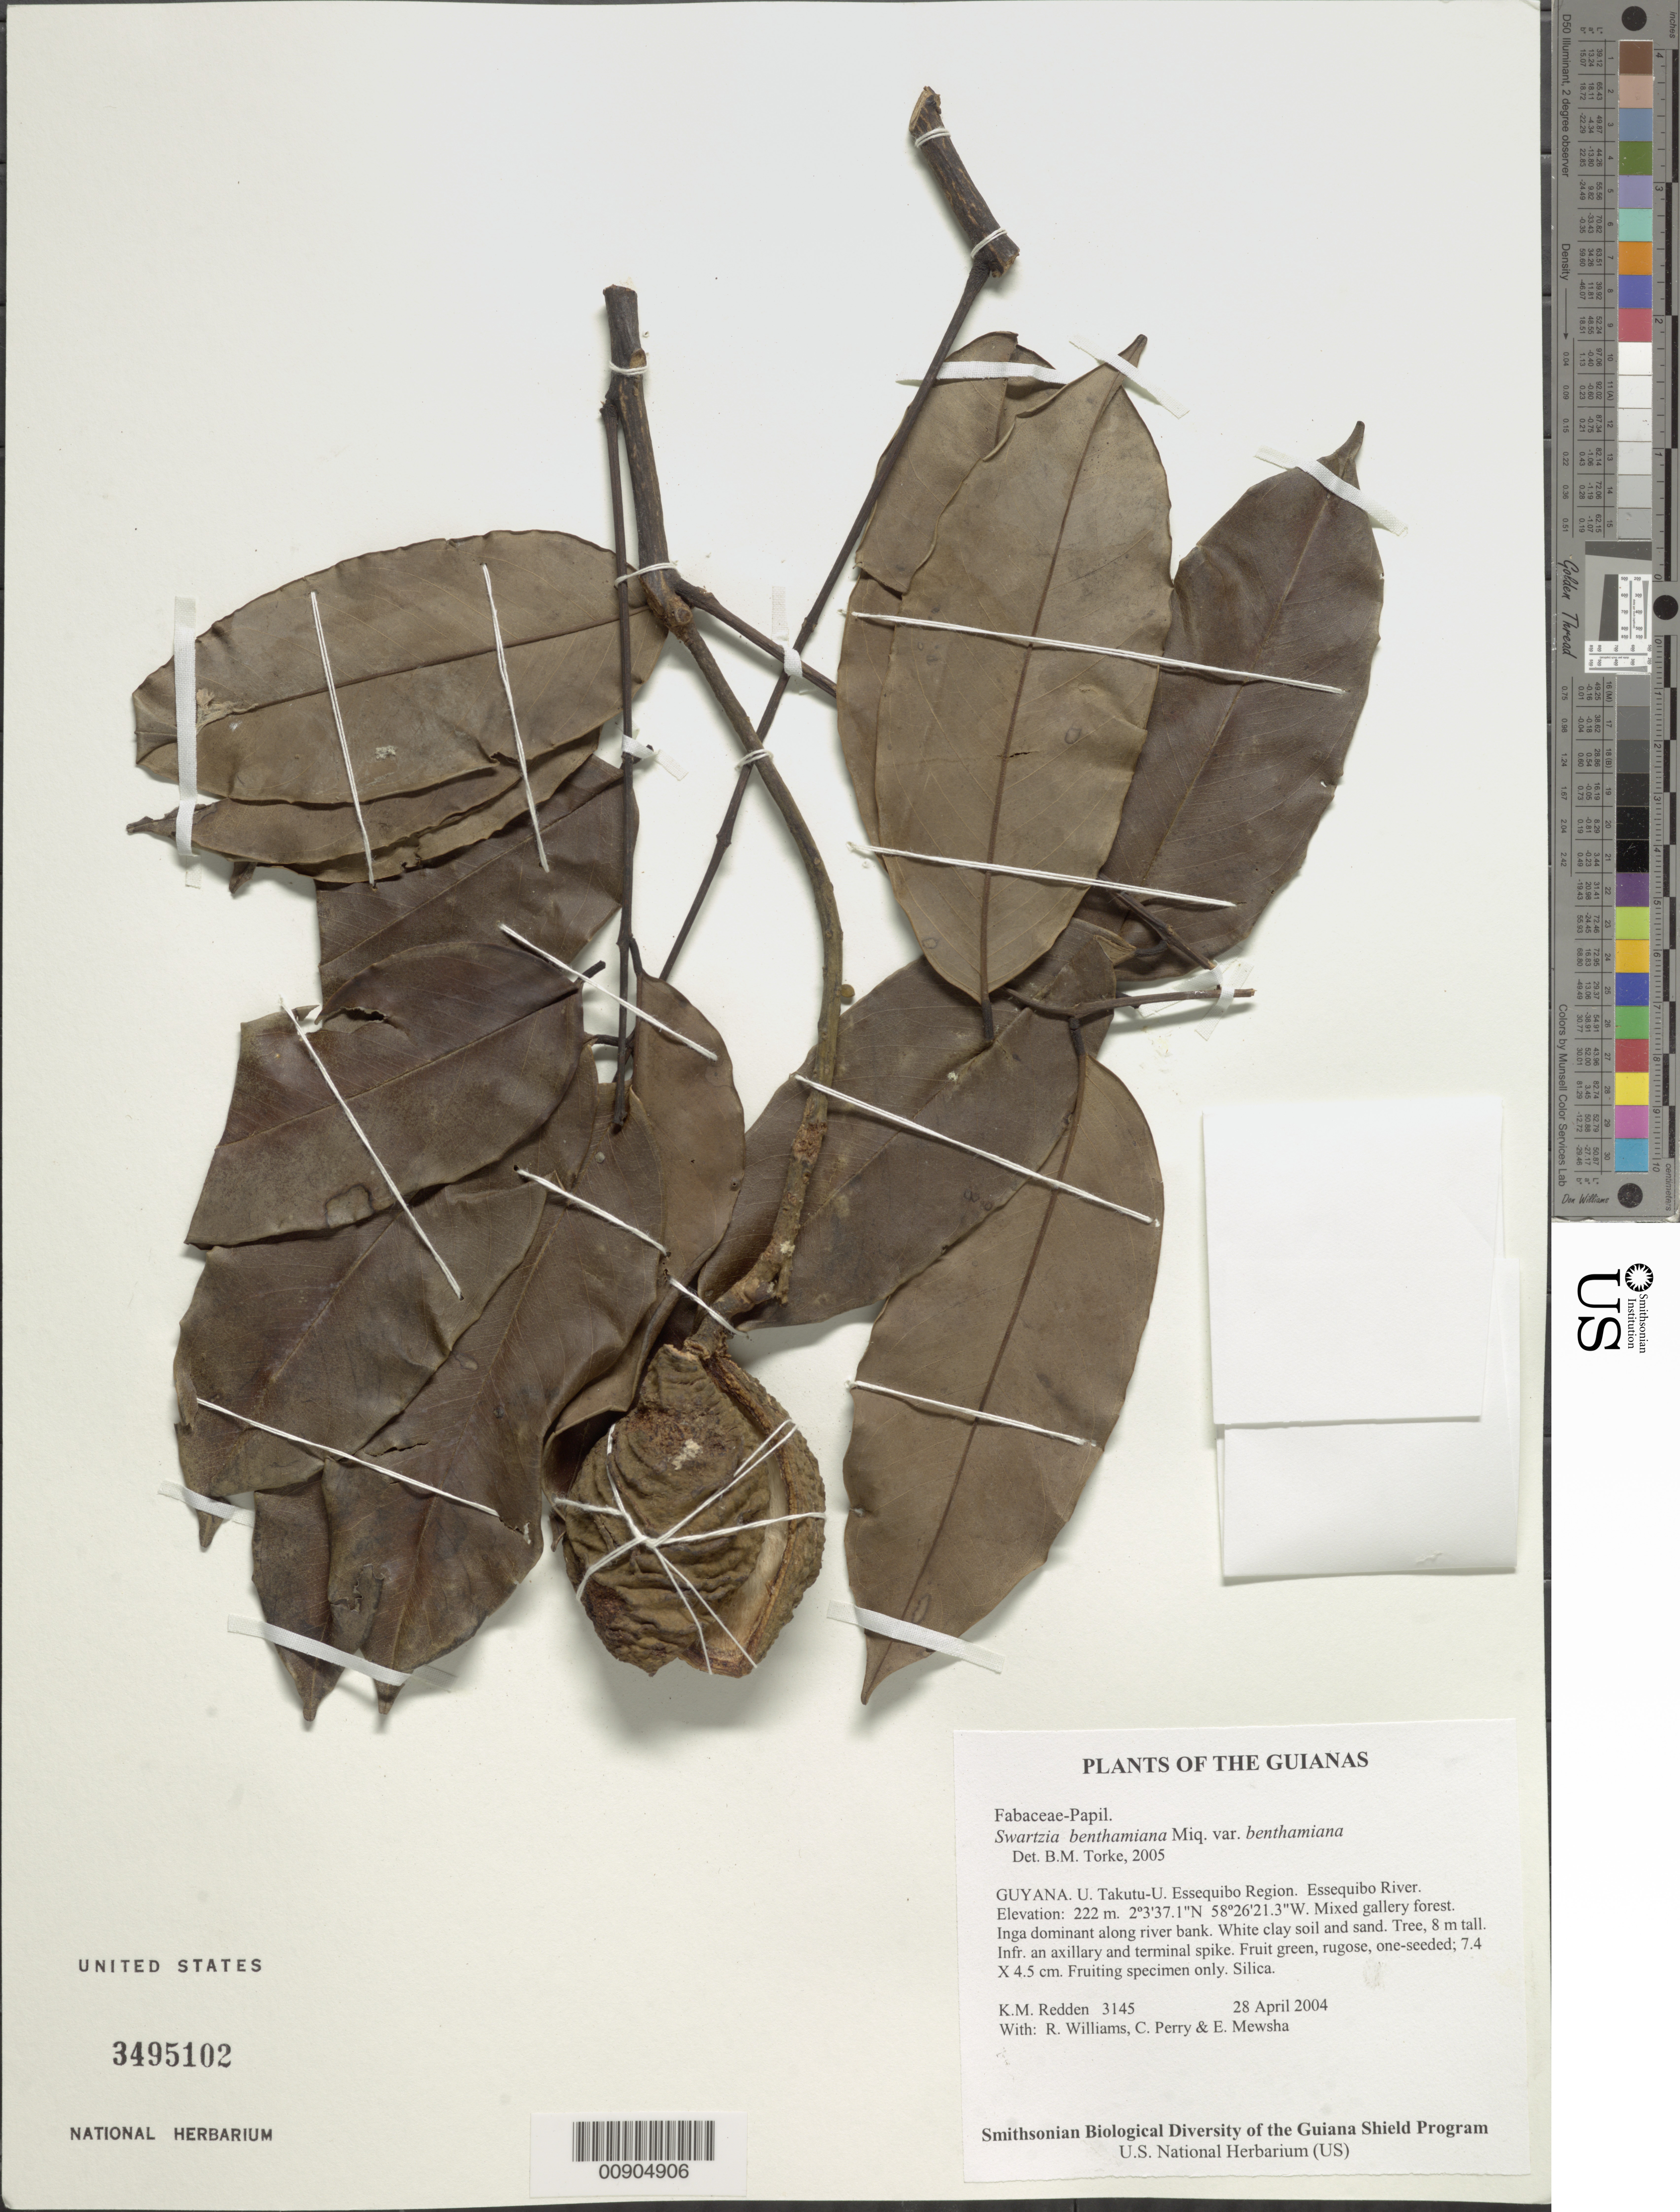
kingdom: Plantae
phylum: Tracheophyta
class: Magnoliopsida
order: Fabales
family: Fabaceae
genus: Swartzia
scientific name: Swartzia benthamiana var. benthamiana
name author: Miq.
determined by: Torke, B. M., (MO)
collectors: K. M. Redden, R. Williams, C. Perry & E. Mewsha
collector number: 3145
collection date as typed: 28 April 2004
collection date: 2004-04-28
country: Guyana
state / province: U. Takutu-U. Essequibo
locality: Essequibo River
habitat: Mixed gallery forest. Inga dominant along river bank. White clay soil and sand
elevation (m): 222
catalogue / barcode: US 3495102